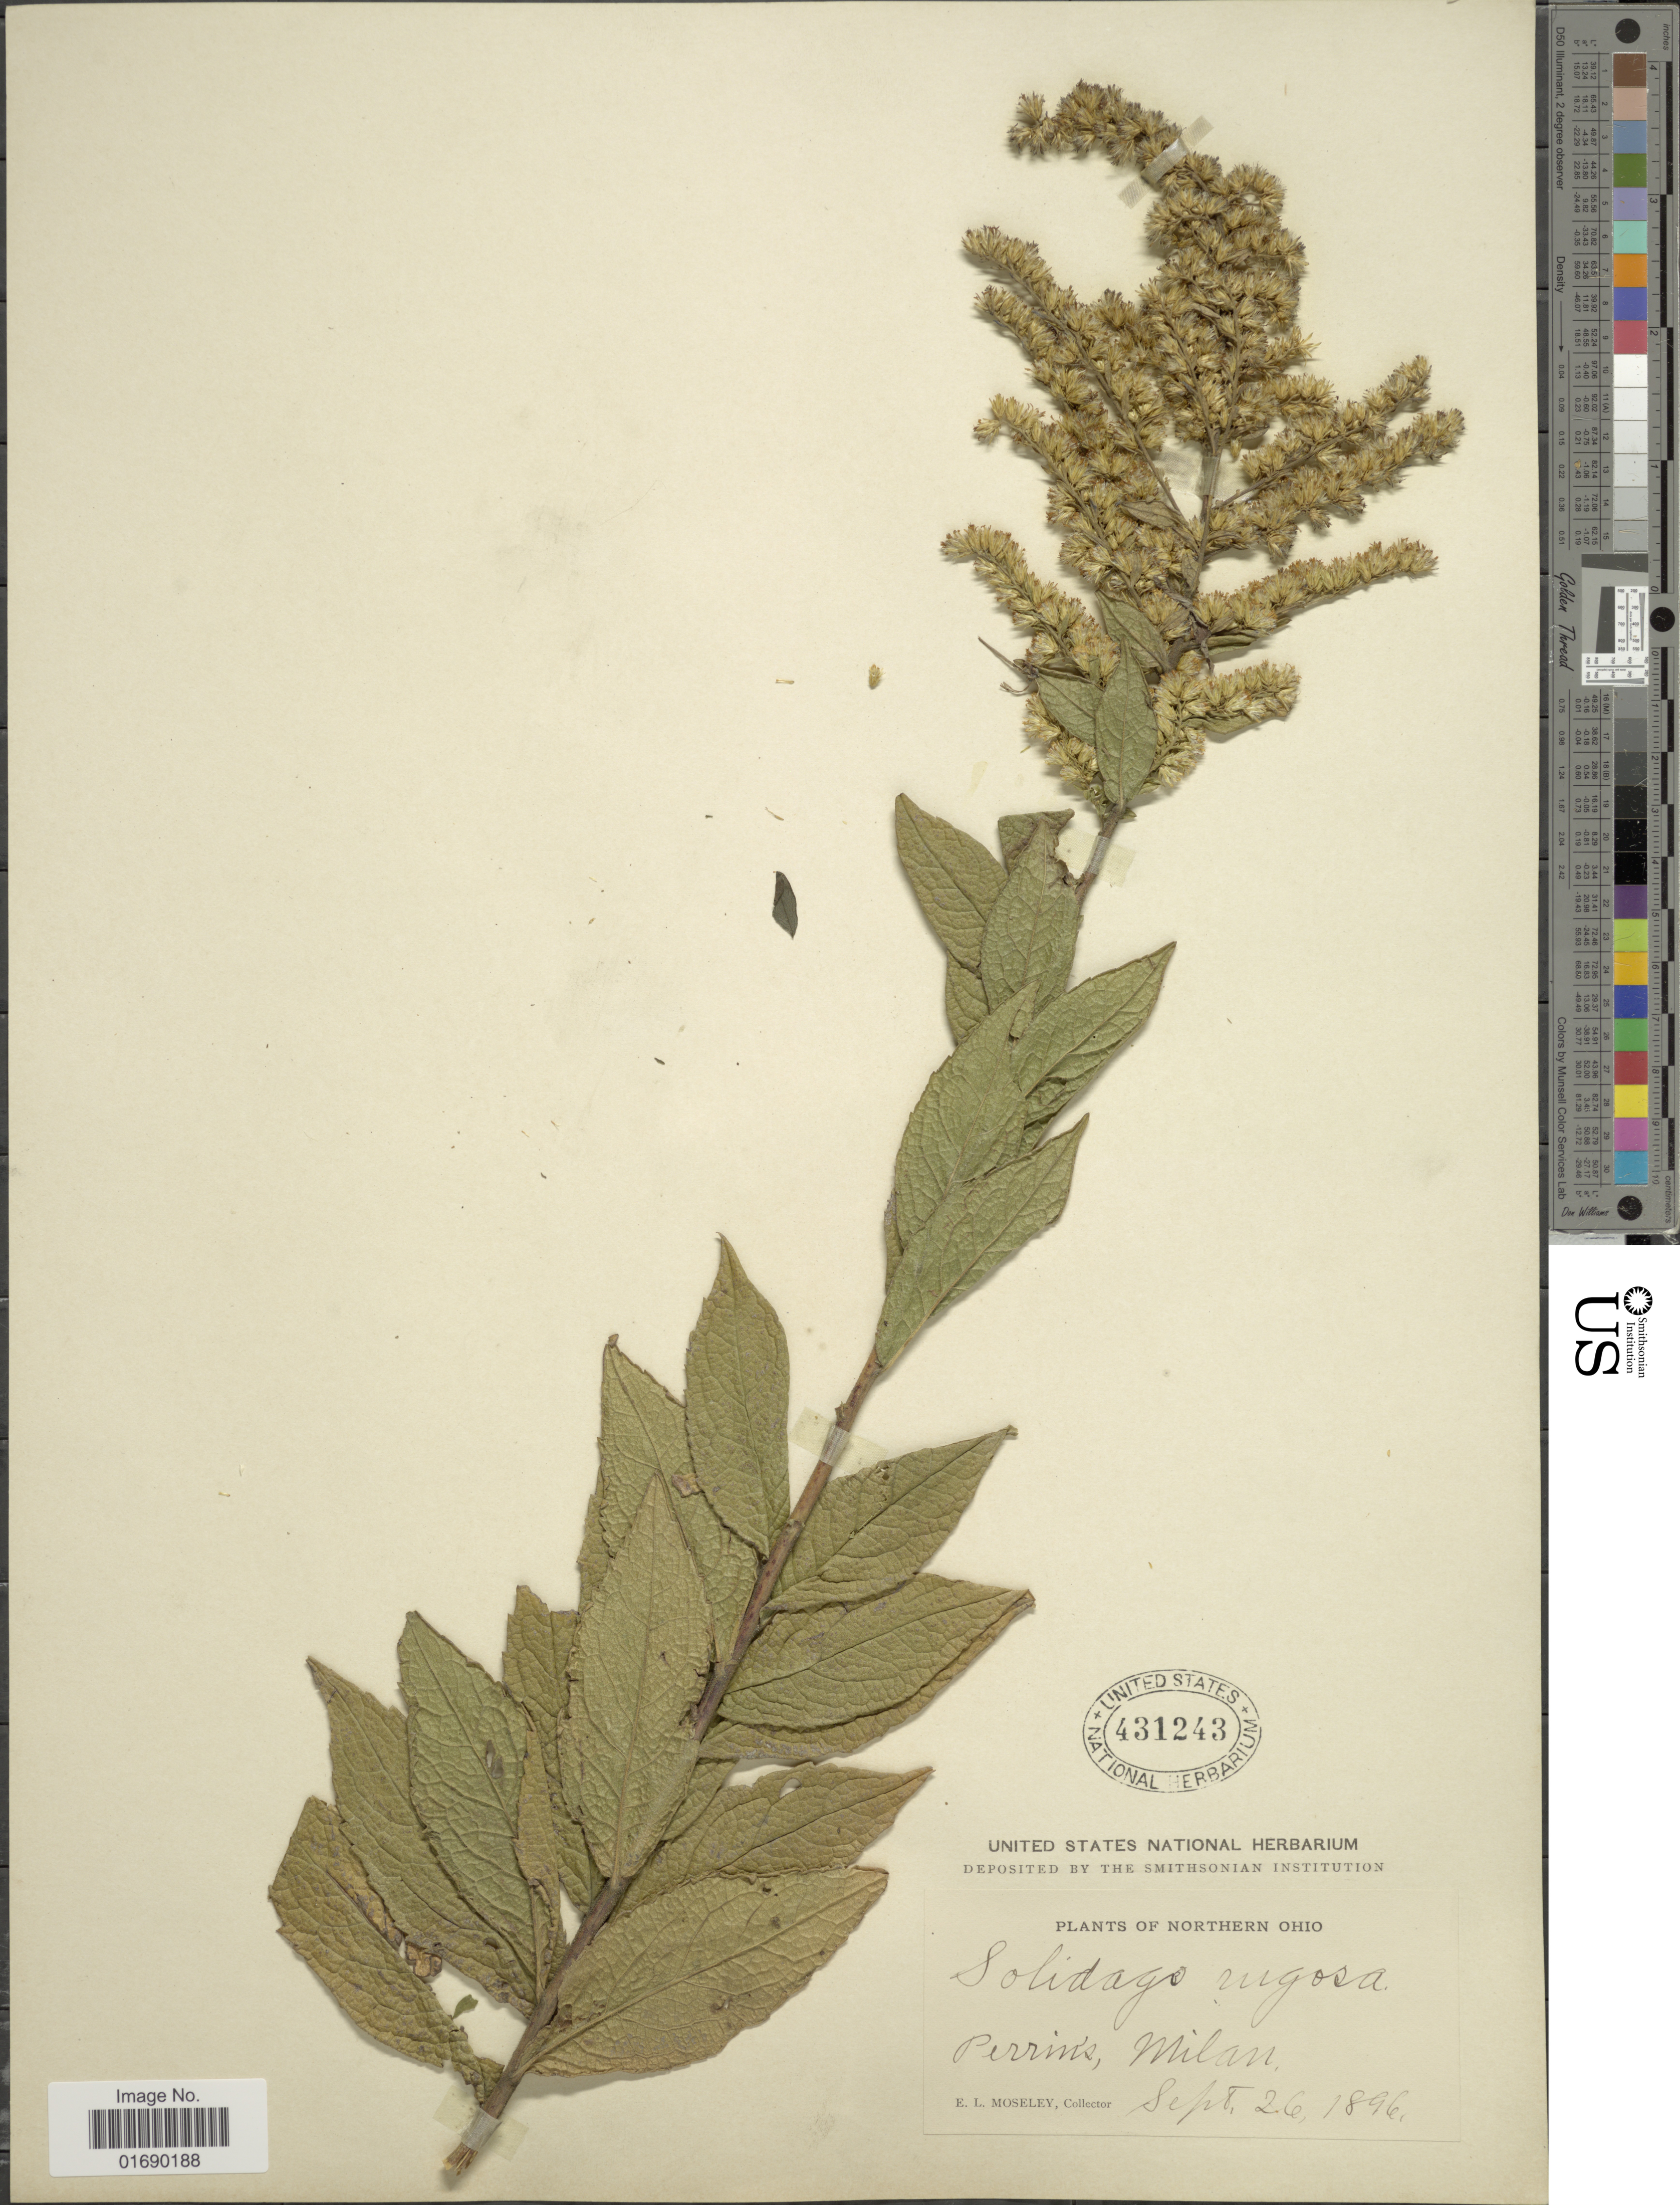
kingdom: Plantae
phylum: Tracheophyta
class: Magnoliopsida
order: Asterales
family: Asteraceae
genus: Solidago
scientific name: Solidago rugosa var. aspera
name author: (Aiton) Cronq.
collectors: E. Moseley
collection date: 1896-09-26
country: United States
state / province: Ohio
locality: Northern Ohio, Perrin's, Milan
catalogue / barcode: US 431243